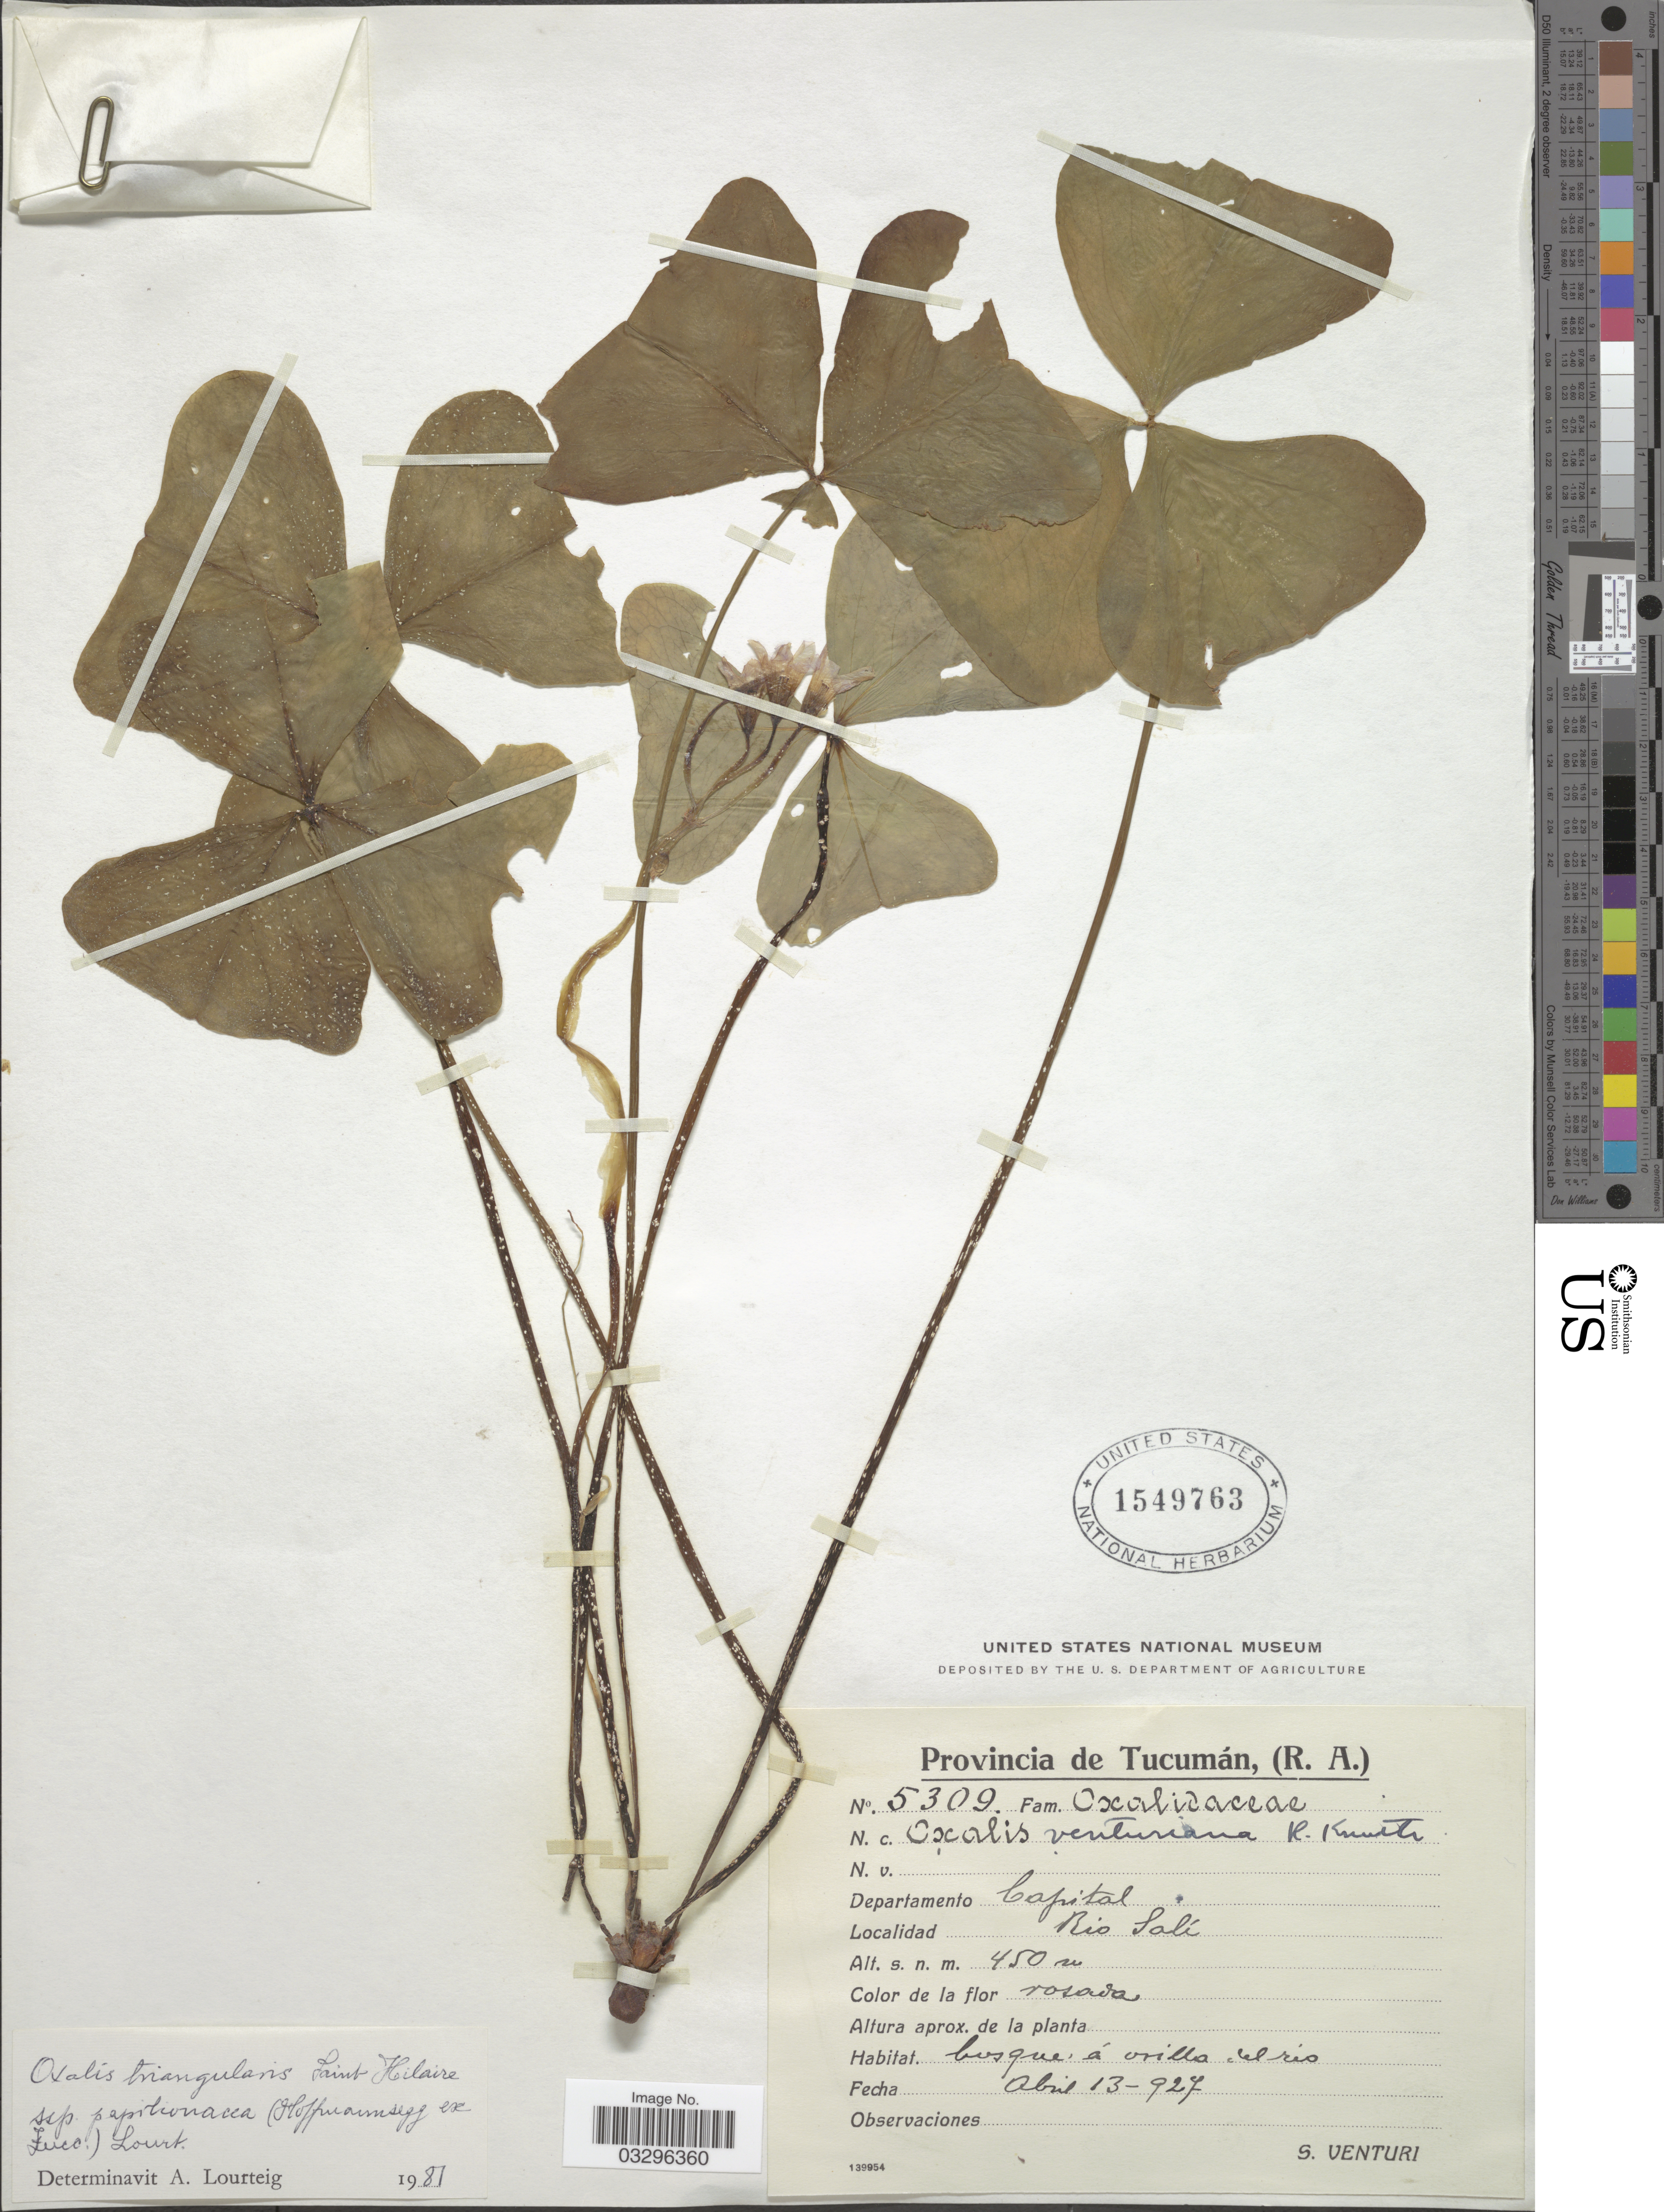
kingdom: Plantae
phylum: Tracheophyta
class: Magnoliopsida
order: Oxalidales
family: Oxalidaceae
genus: Oxalis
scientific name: Oxalis triangularis subsp. papilionacea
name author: (Hoffmanns. ex Zucc.) Lourteig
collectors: S. Venturi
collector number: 5309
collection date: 1927-04-13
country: Argentina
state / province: Tucuman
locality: Departamento Capital, Rio Salí.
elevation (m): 450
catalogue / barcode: US 1549763